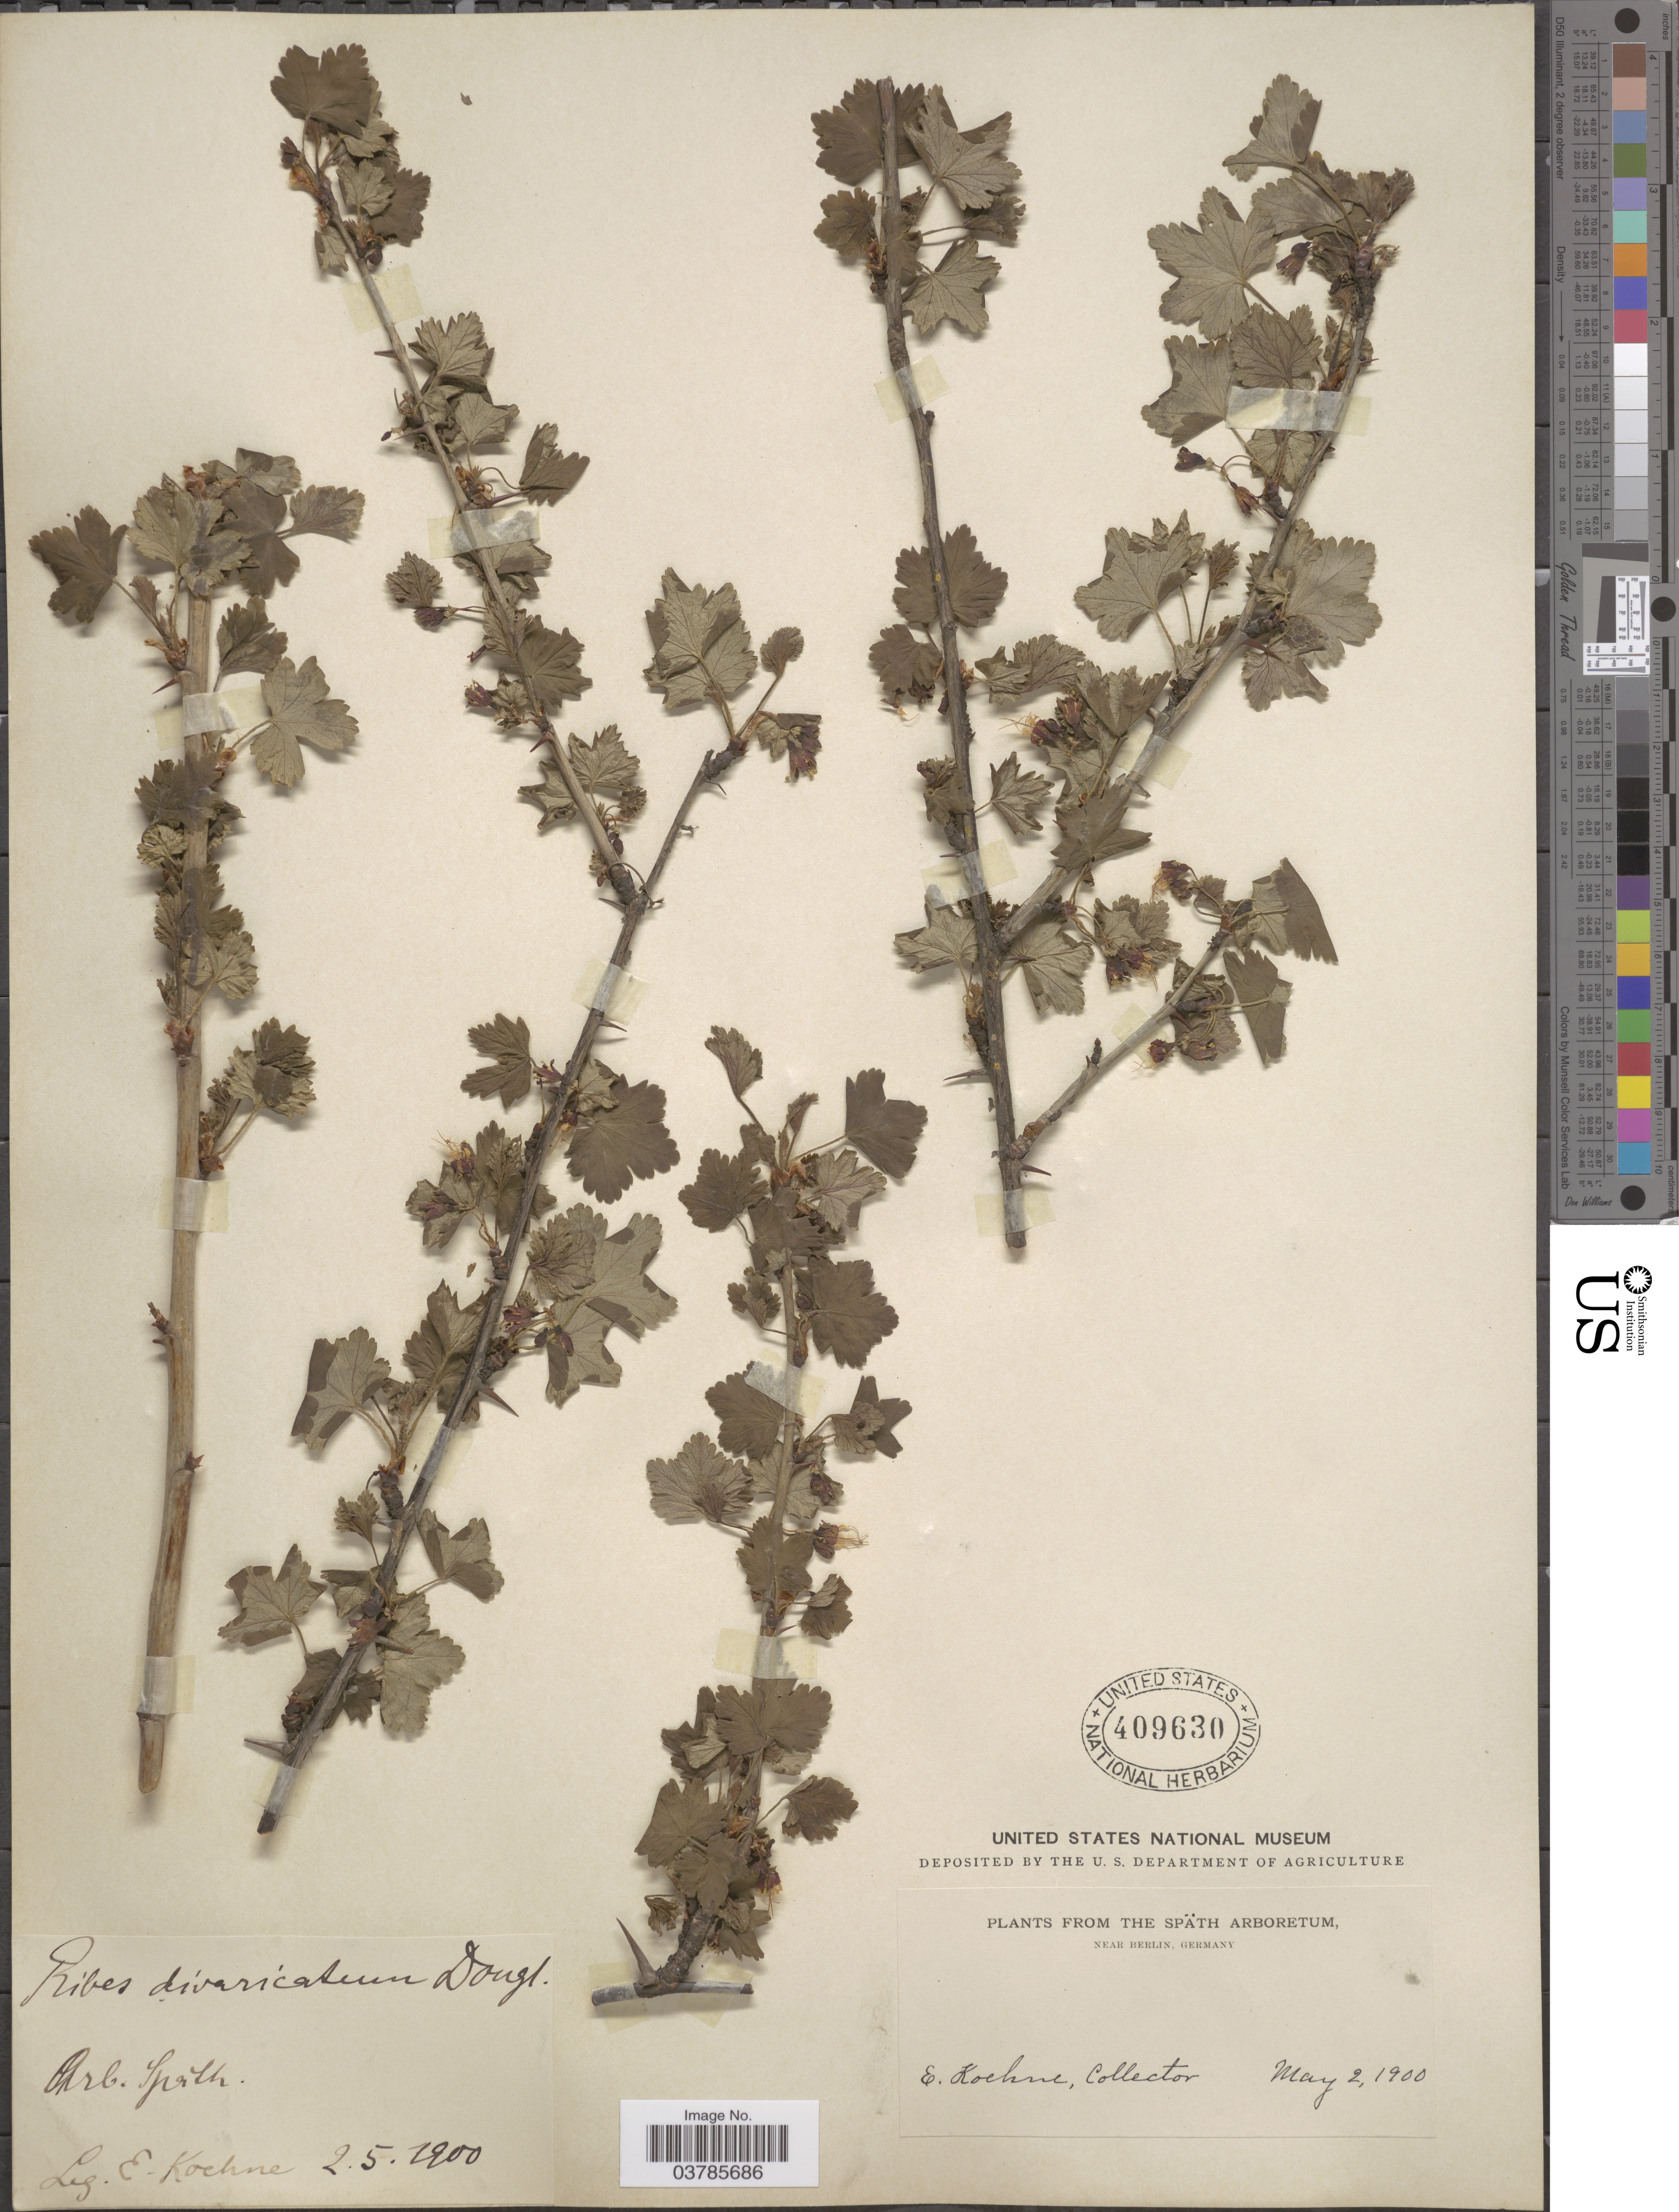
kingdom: Plantae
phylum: Tracheophyta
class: Magnoliopsida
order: Saxifragales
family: Grossulariaceae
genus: Ribes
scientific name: Ribes divaricatum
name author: Douglas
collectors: E. Koehne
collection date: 1900-05-02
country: Germany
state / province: Berlin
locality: The Späth Arboretum, near Berlin.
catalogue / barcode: US 409630